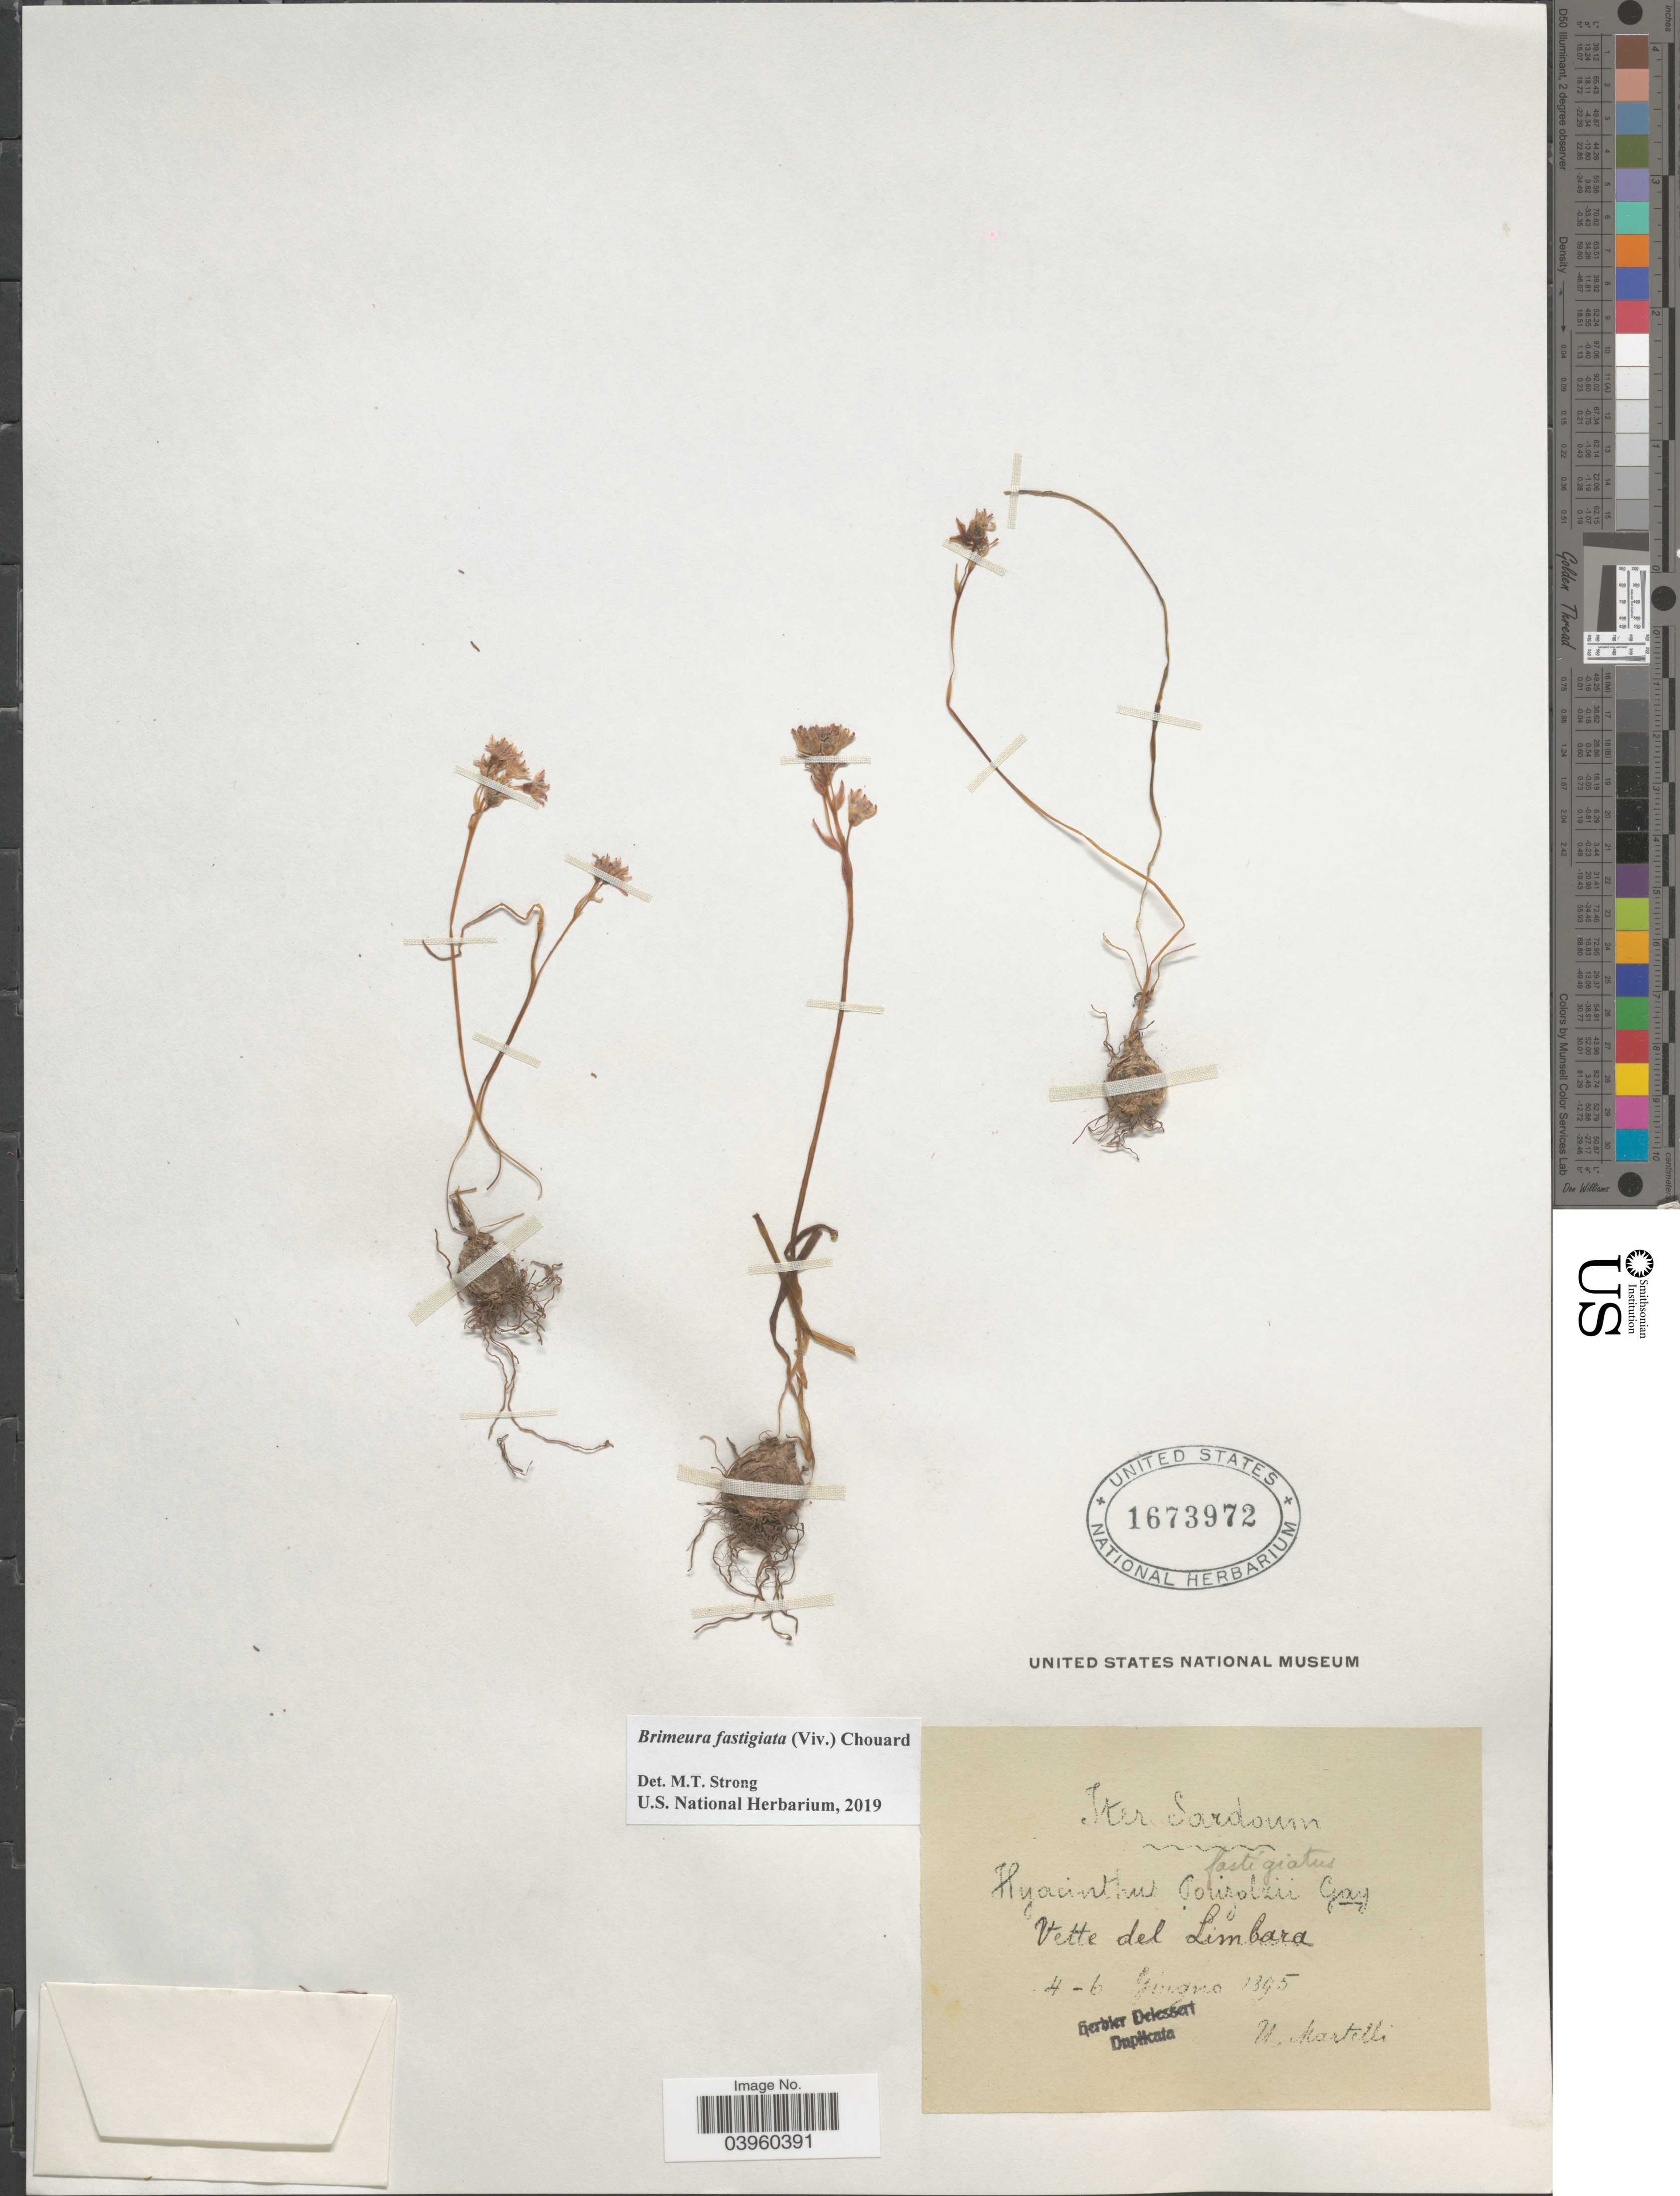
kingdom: Plantae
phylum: Tracheophyta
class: Liliopsida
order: Asparagales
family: Asparagaceae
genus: Brimeura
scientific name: Brimeura fastigiata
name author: (Viv.) Chouard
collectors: U. Martelli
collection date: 1895-06-04/1895-06-06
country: Italy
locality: Sardoum. Vette del Limbara.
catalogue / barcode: US 1673972